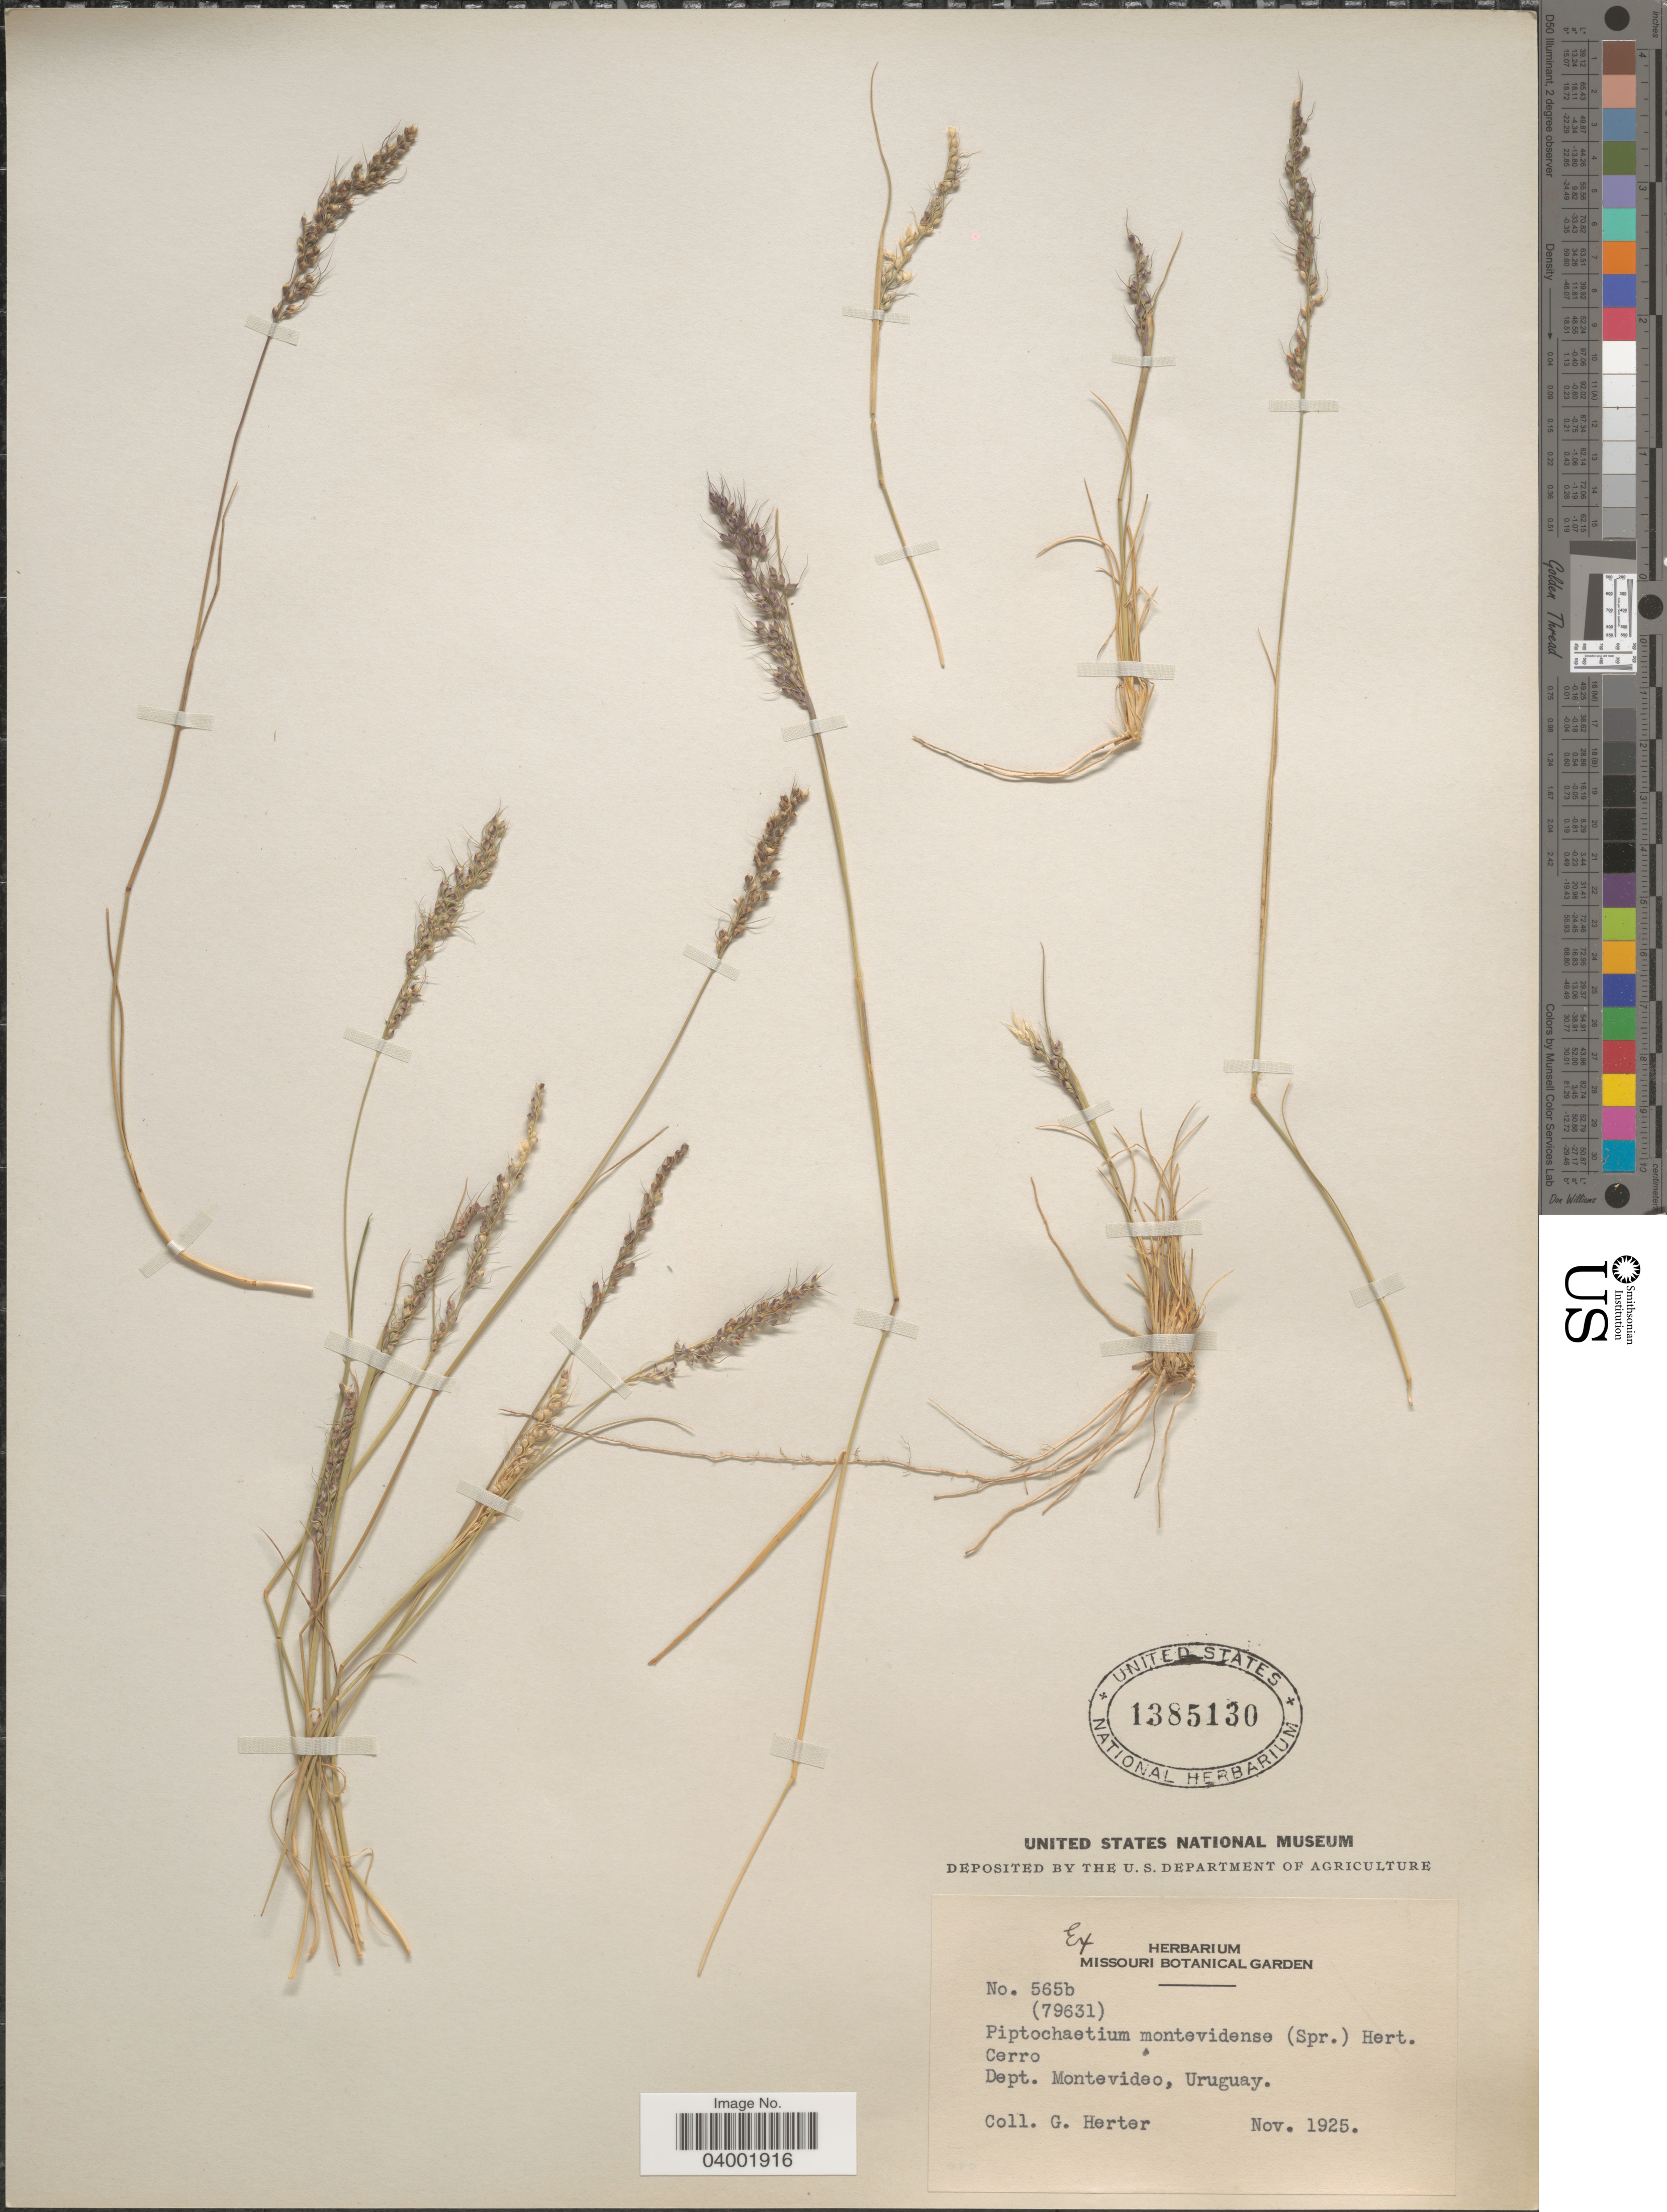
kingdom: Plantae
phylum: Tracheophyta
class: Liliopsida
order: Poales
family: Poaceae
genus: Piptochaetium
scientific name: Piptochaetium montevidense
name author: (Spreng.) Parodi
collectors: G. Herter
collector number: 565b (79631)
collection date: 1925-11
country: Uruguay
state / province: Montevideo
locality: Dept. Montevideo.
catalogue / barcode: US 1385130